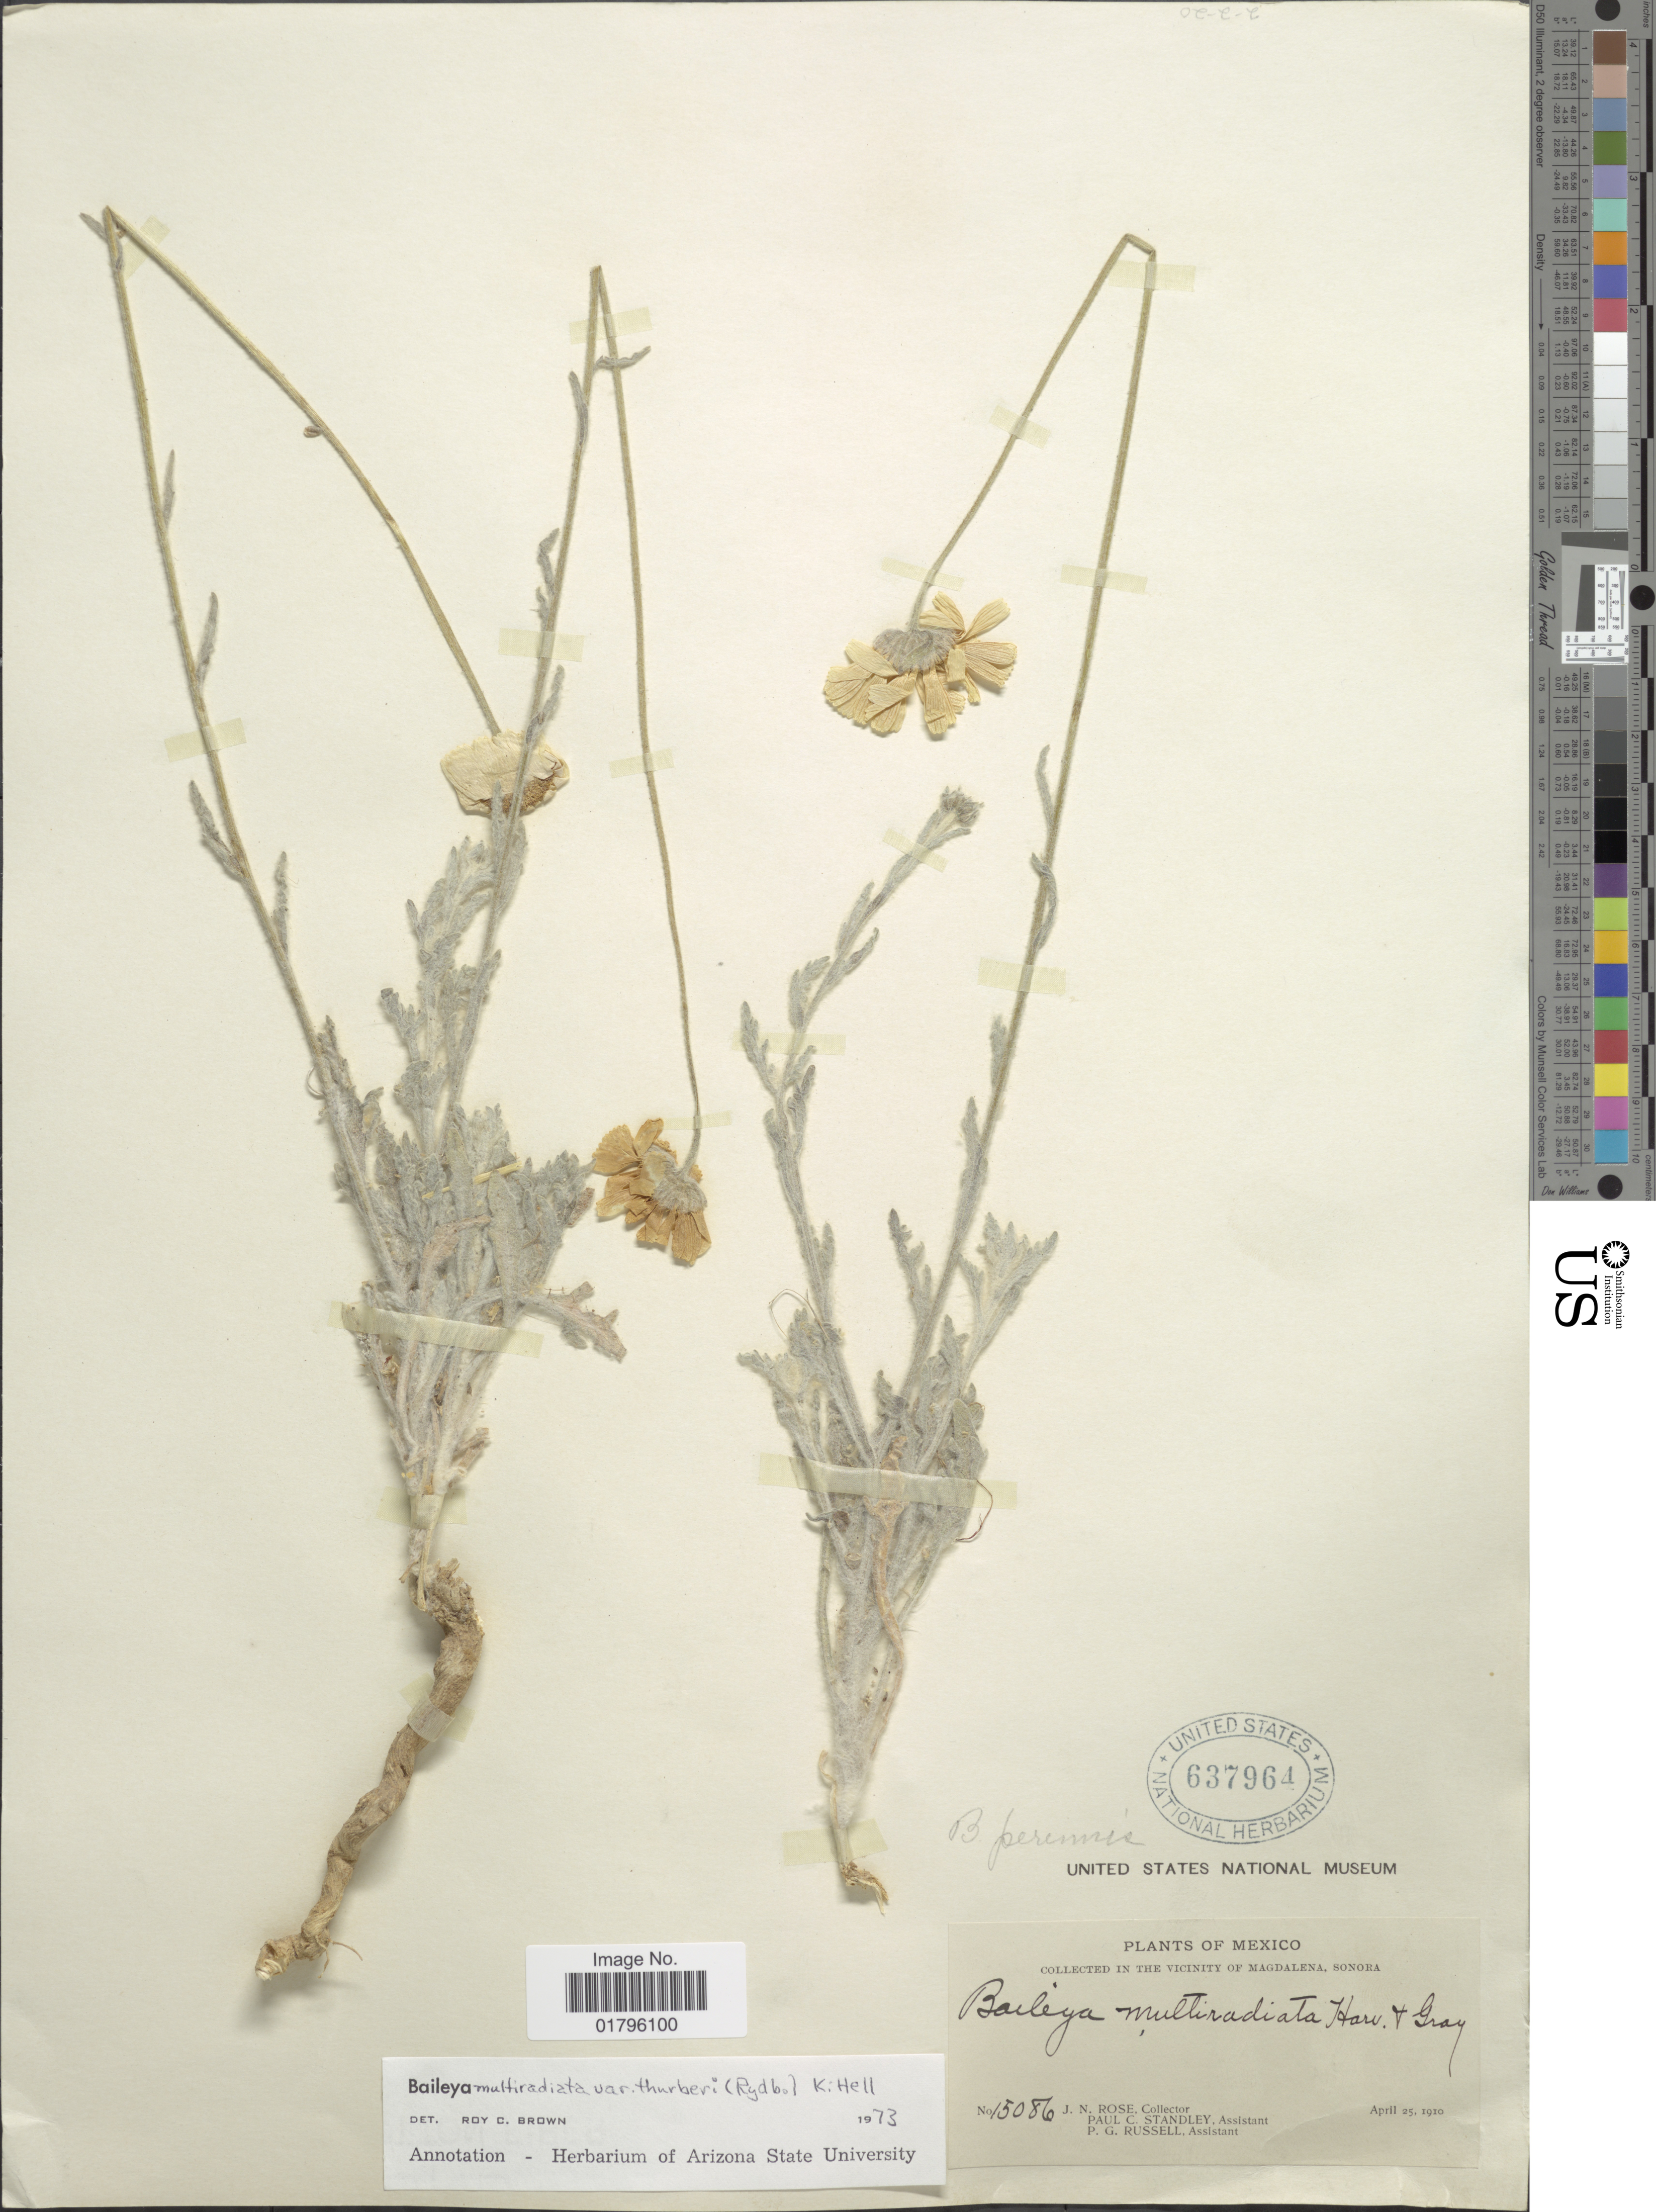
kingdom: Plantae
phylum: Tracheophyta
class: Magnoliopsida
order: Asterales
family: Asteraceae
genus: Baileya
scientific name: Baileya multiradiata var. thurberi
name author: (Rydb.) Kittell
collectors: J. N. Rose, P. C. Standley & P. G. Russell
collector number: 15086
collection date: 1910-04-25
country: Mexico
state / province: Sonora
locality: Vicinity of Magdalena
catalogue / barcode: US 637964